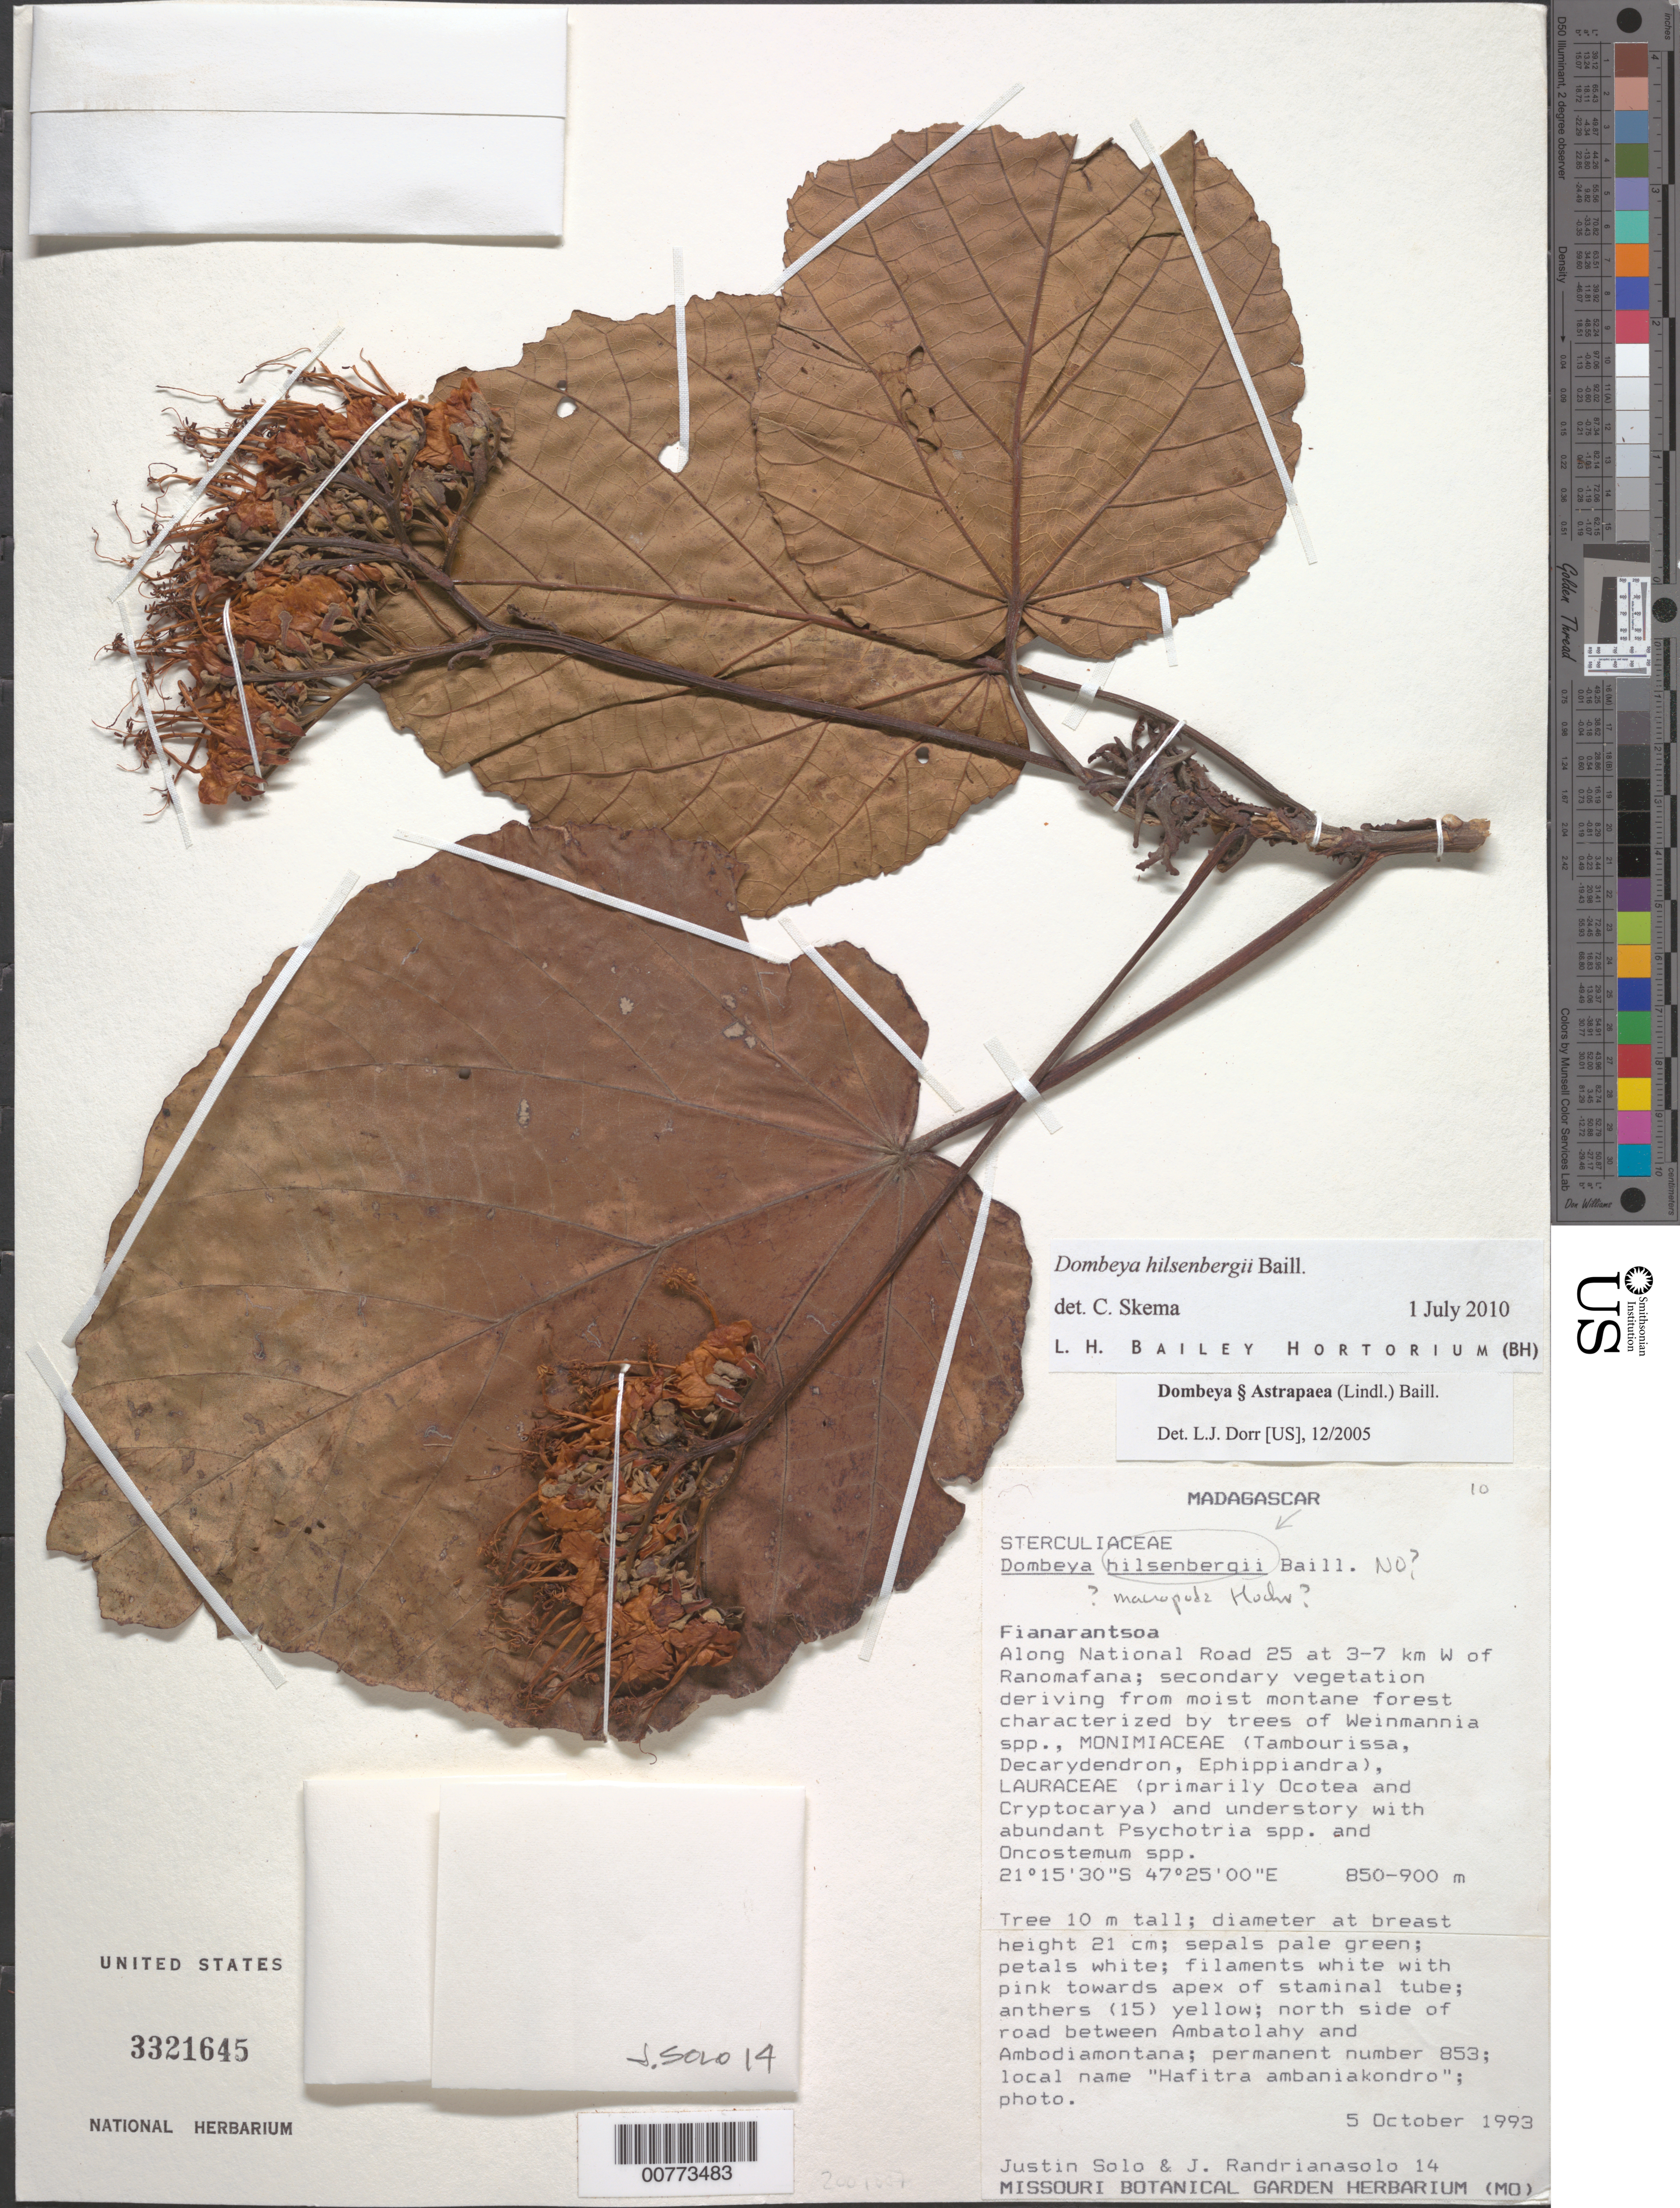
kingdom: Plantae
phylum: Tracheophyta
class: Magnoliopsida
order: Malvales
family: Malvaceae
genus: Dombeya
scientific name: Dombeya hilsenbergii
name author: Baill.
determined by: Skema, C. K.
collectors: J. Solo & J. Randrianasolo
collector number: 14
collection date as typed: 05 Oct 1993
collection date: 1993-10-05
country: Madagascar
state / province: Vatovavy Fitovinany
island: Madagascar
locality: Along National road 25 at 3-7 km W of Ranomafana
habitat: moist montane forest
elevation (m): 850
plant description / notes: Common name: Hafitra ambaniakondro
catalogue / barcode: US 3321645